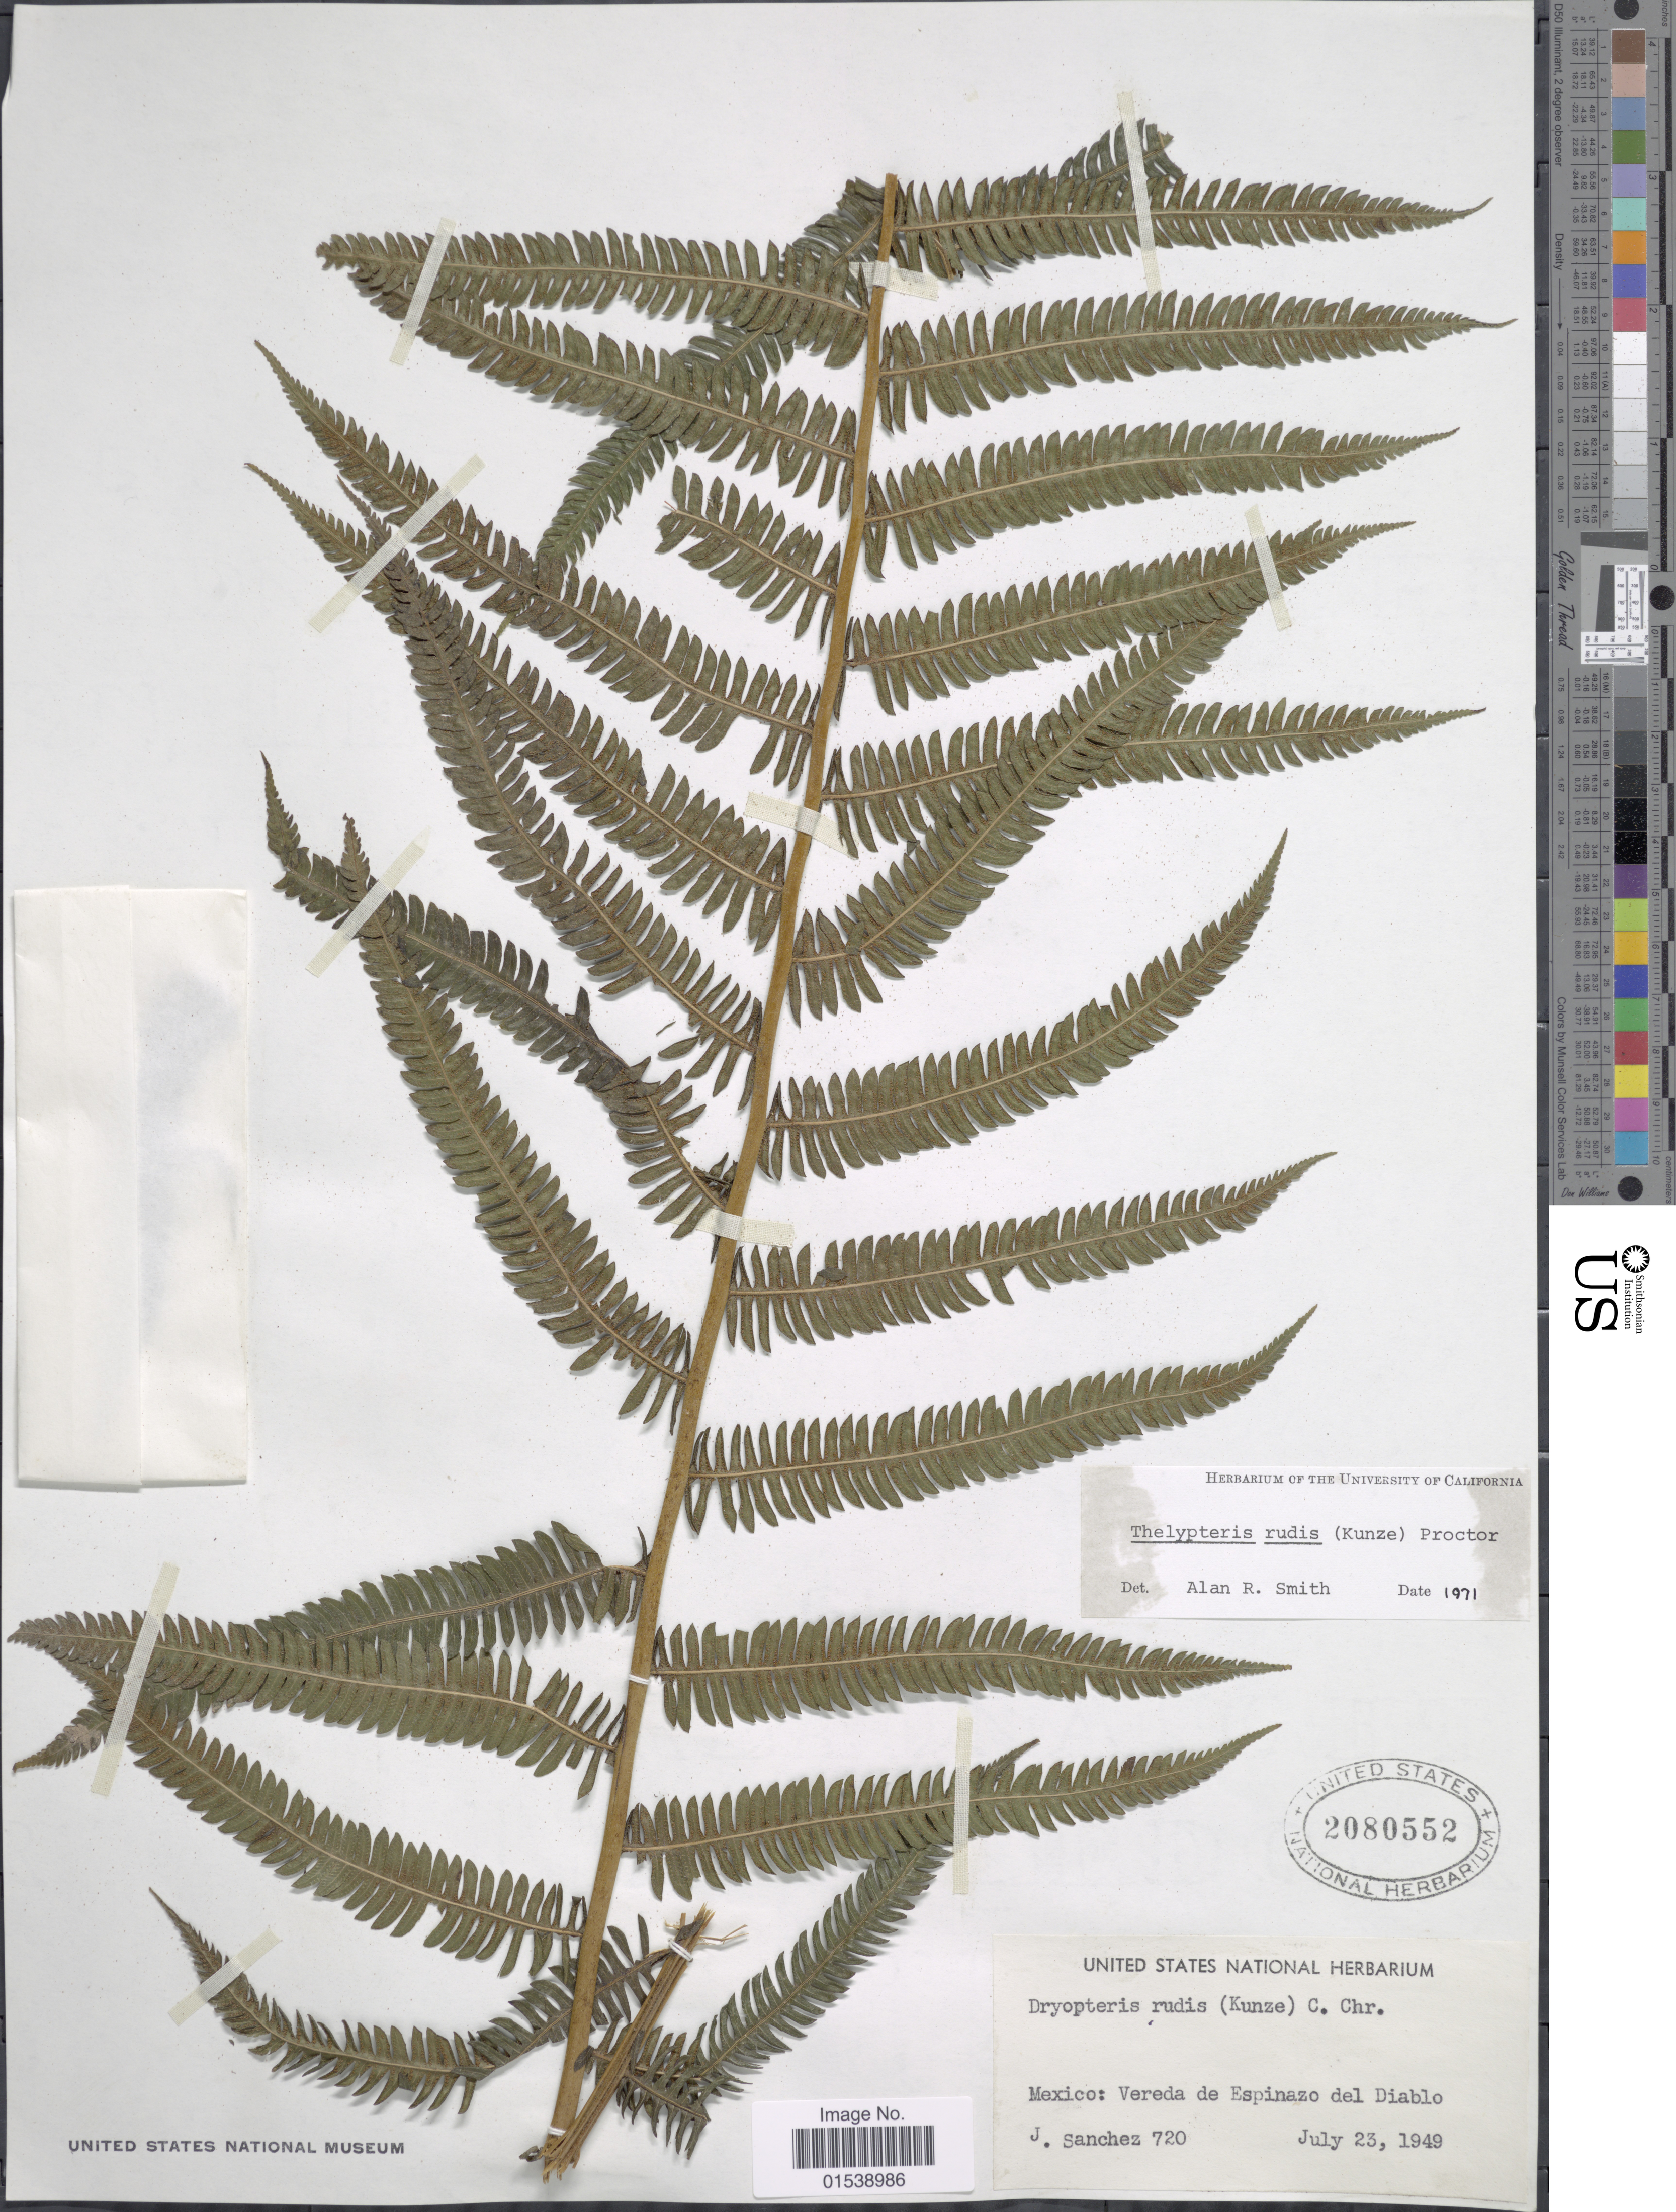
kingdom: Plantae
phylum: Tracheophyta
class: Polypodiopsida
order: Polypodiales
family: Thelypteridaceae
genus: Amauropelta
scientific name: Amauropelta rudis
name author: (Kunze) Pic. Serm.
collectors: J. Sánchez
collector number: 720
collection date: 1949-07-23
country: Mexico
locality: Mexico: Vereda de Espinzao del Diablo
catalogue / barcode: US 2080552